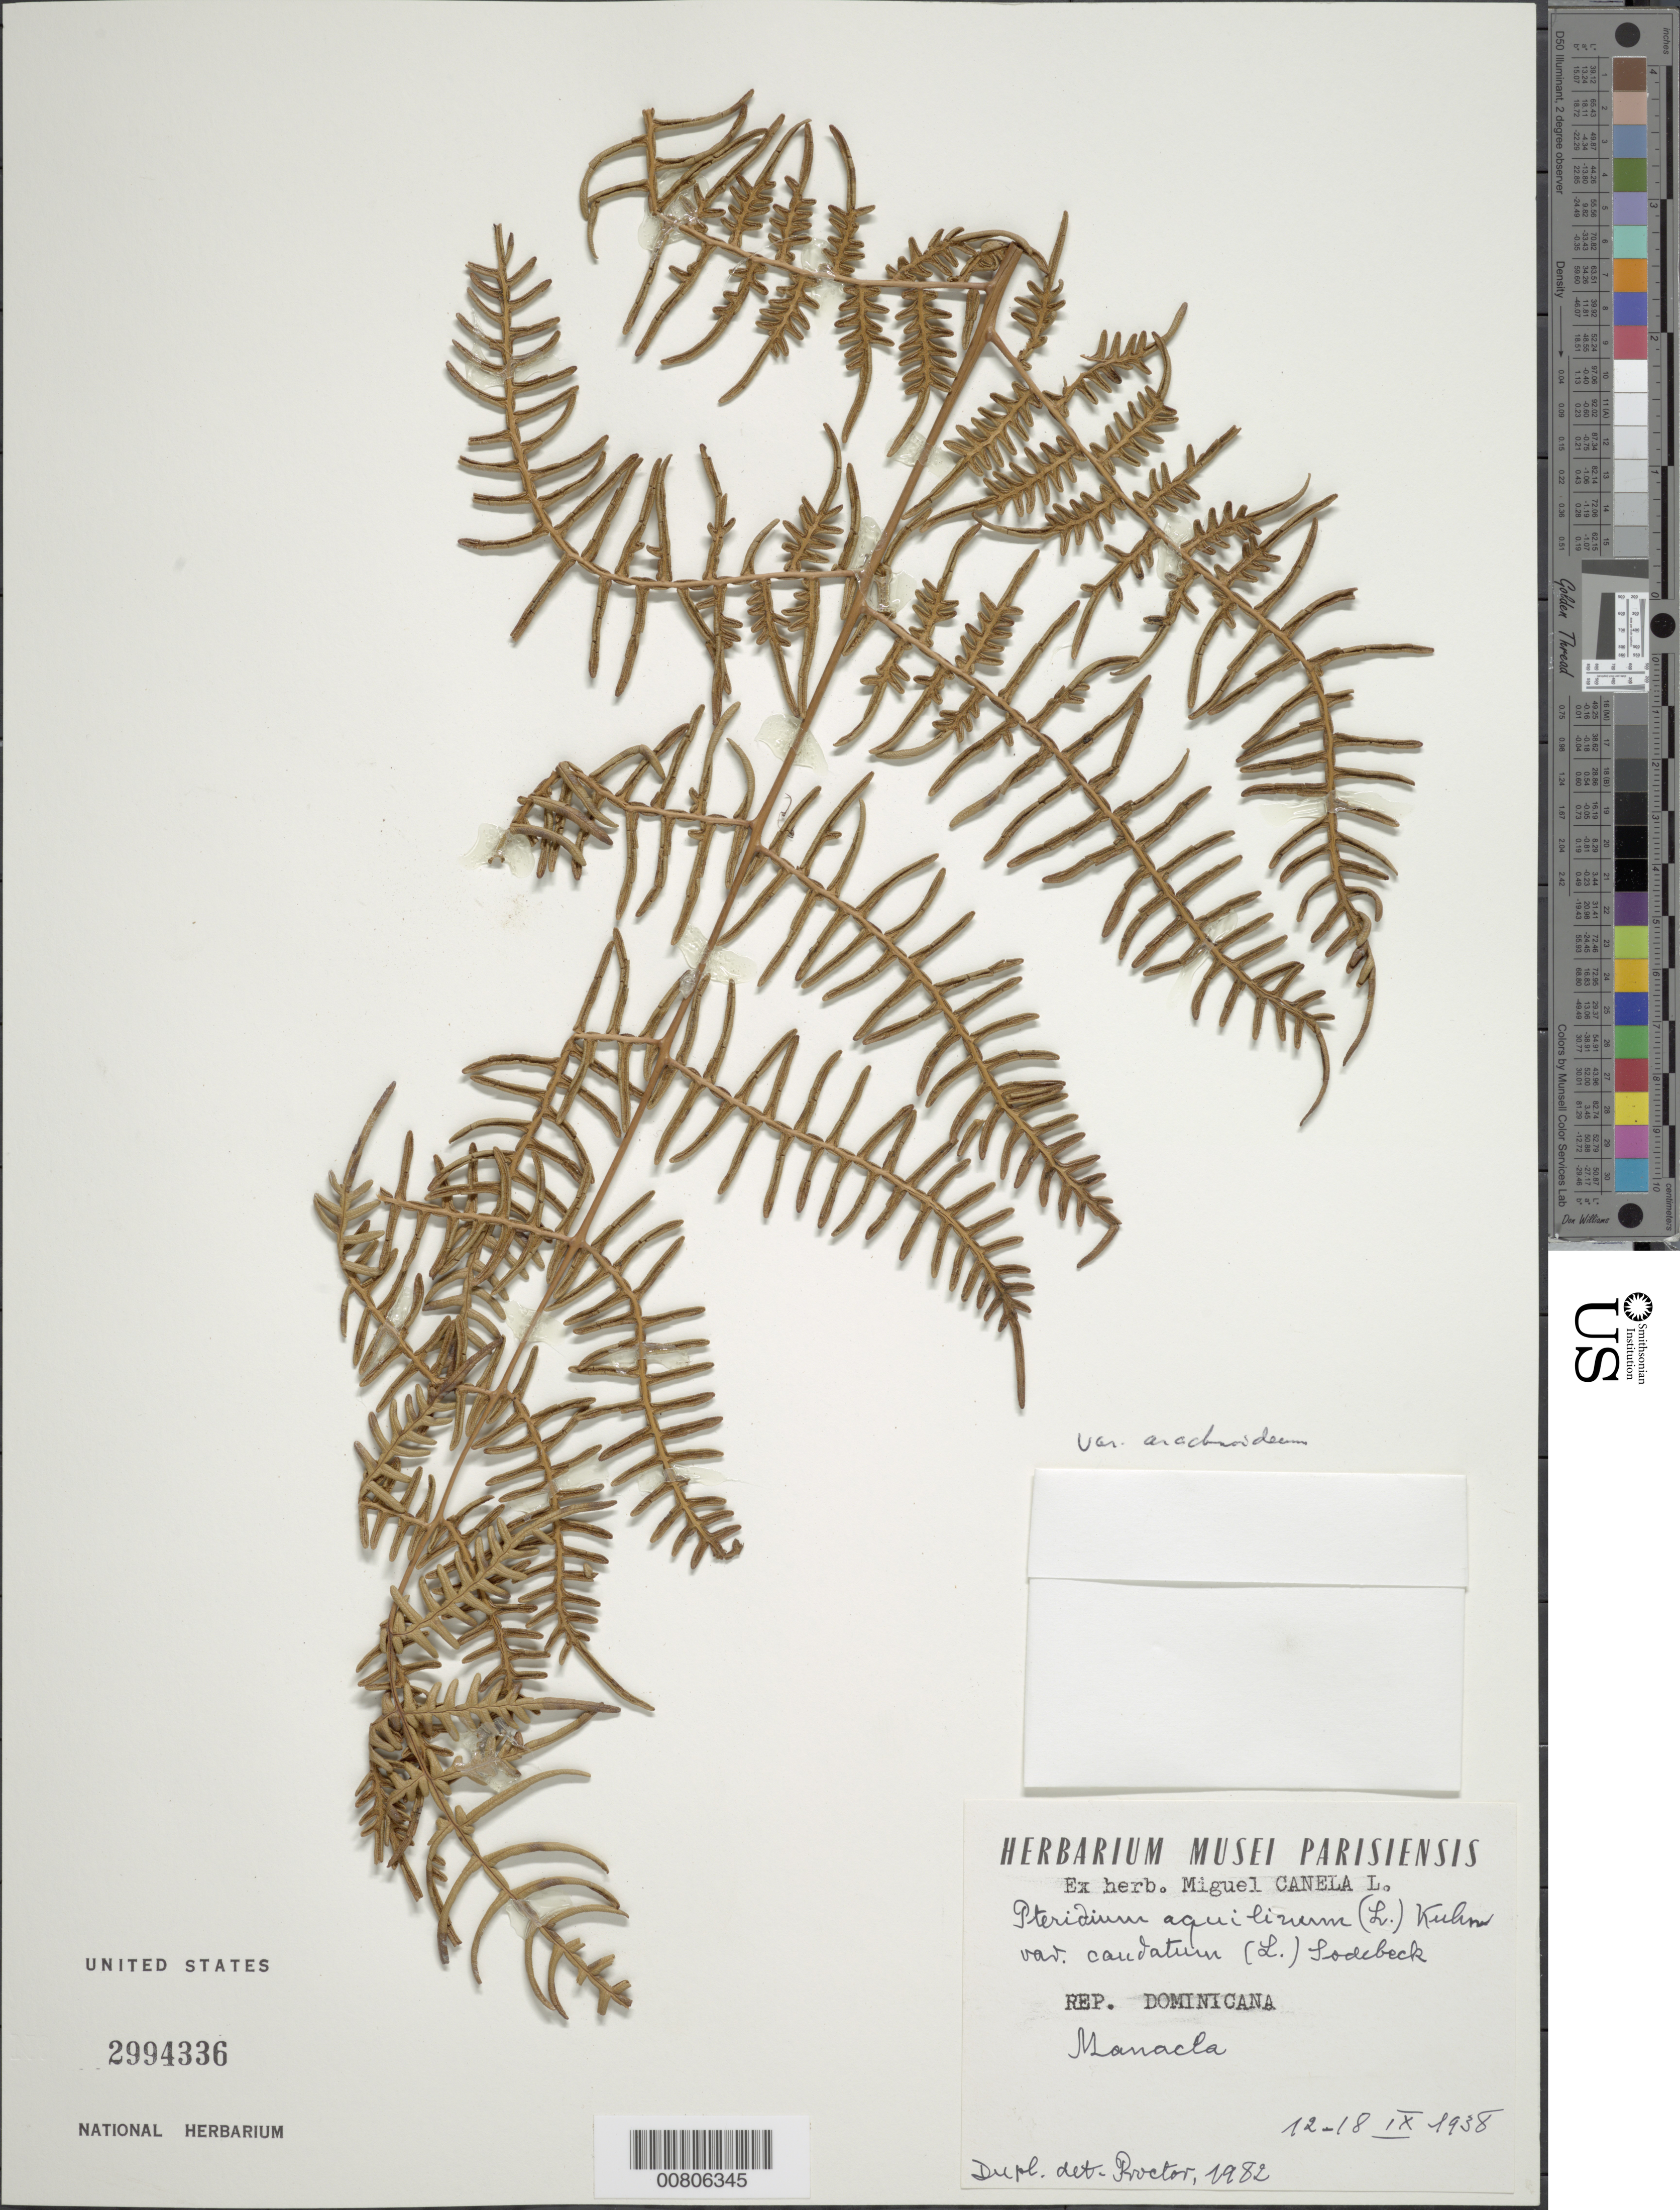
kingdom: Plantae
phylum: Tracheophyta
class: Polypodiopsida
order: Polypodiales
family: Dennstaedtiaceae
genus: Pteridium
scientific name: Pteridium aquilinum var. arachnoideum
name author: (Kaulf.) Herter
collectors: M. Canela Lazaro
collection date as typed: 12 Sep 1938 to 18 Sep 1938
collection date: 1938-09-12/1938-09-18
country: Dominican Republic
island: Hispaniola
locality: Manacla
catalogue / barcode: US 2994336